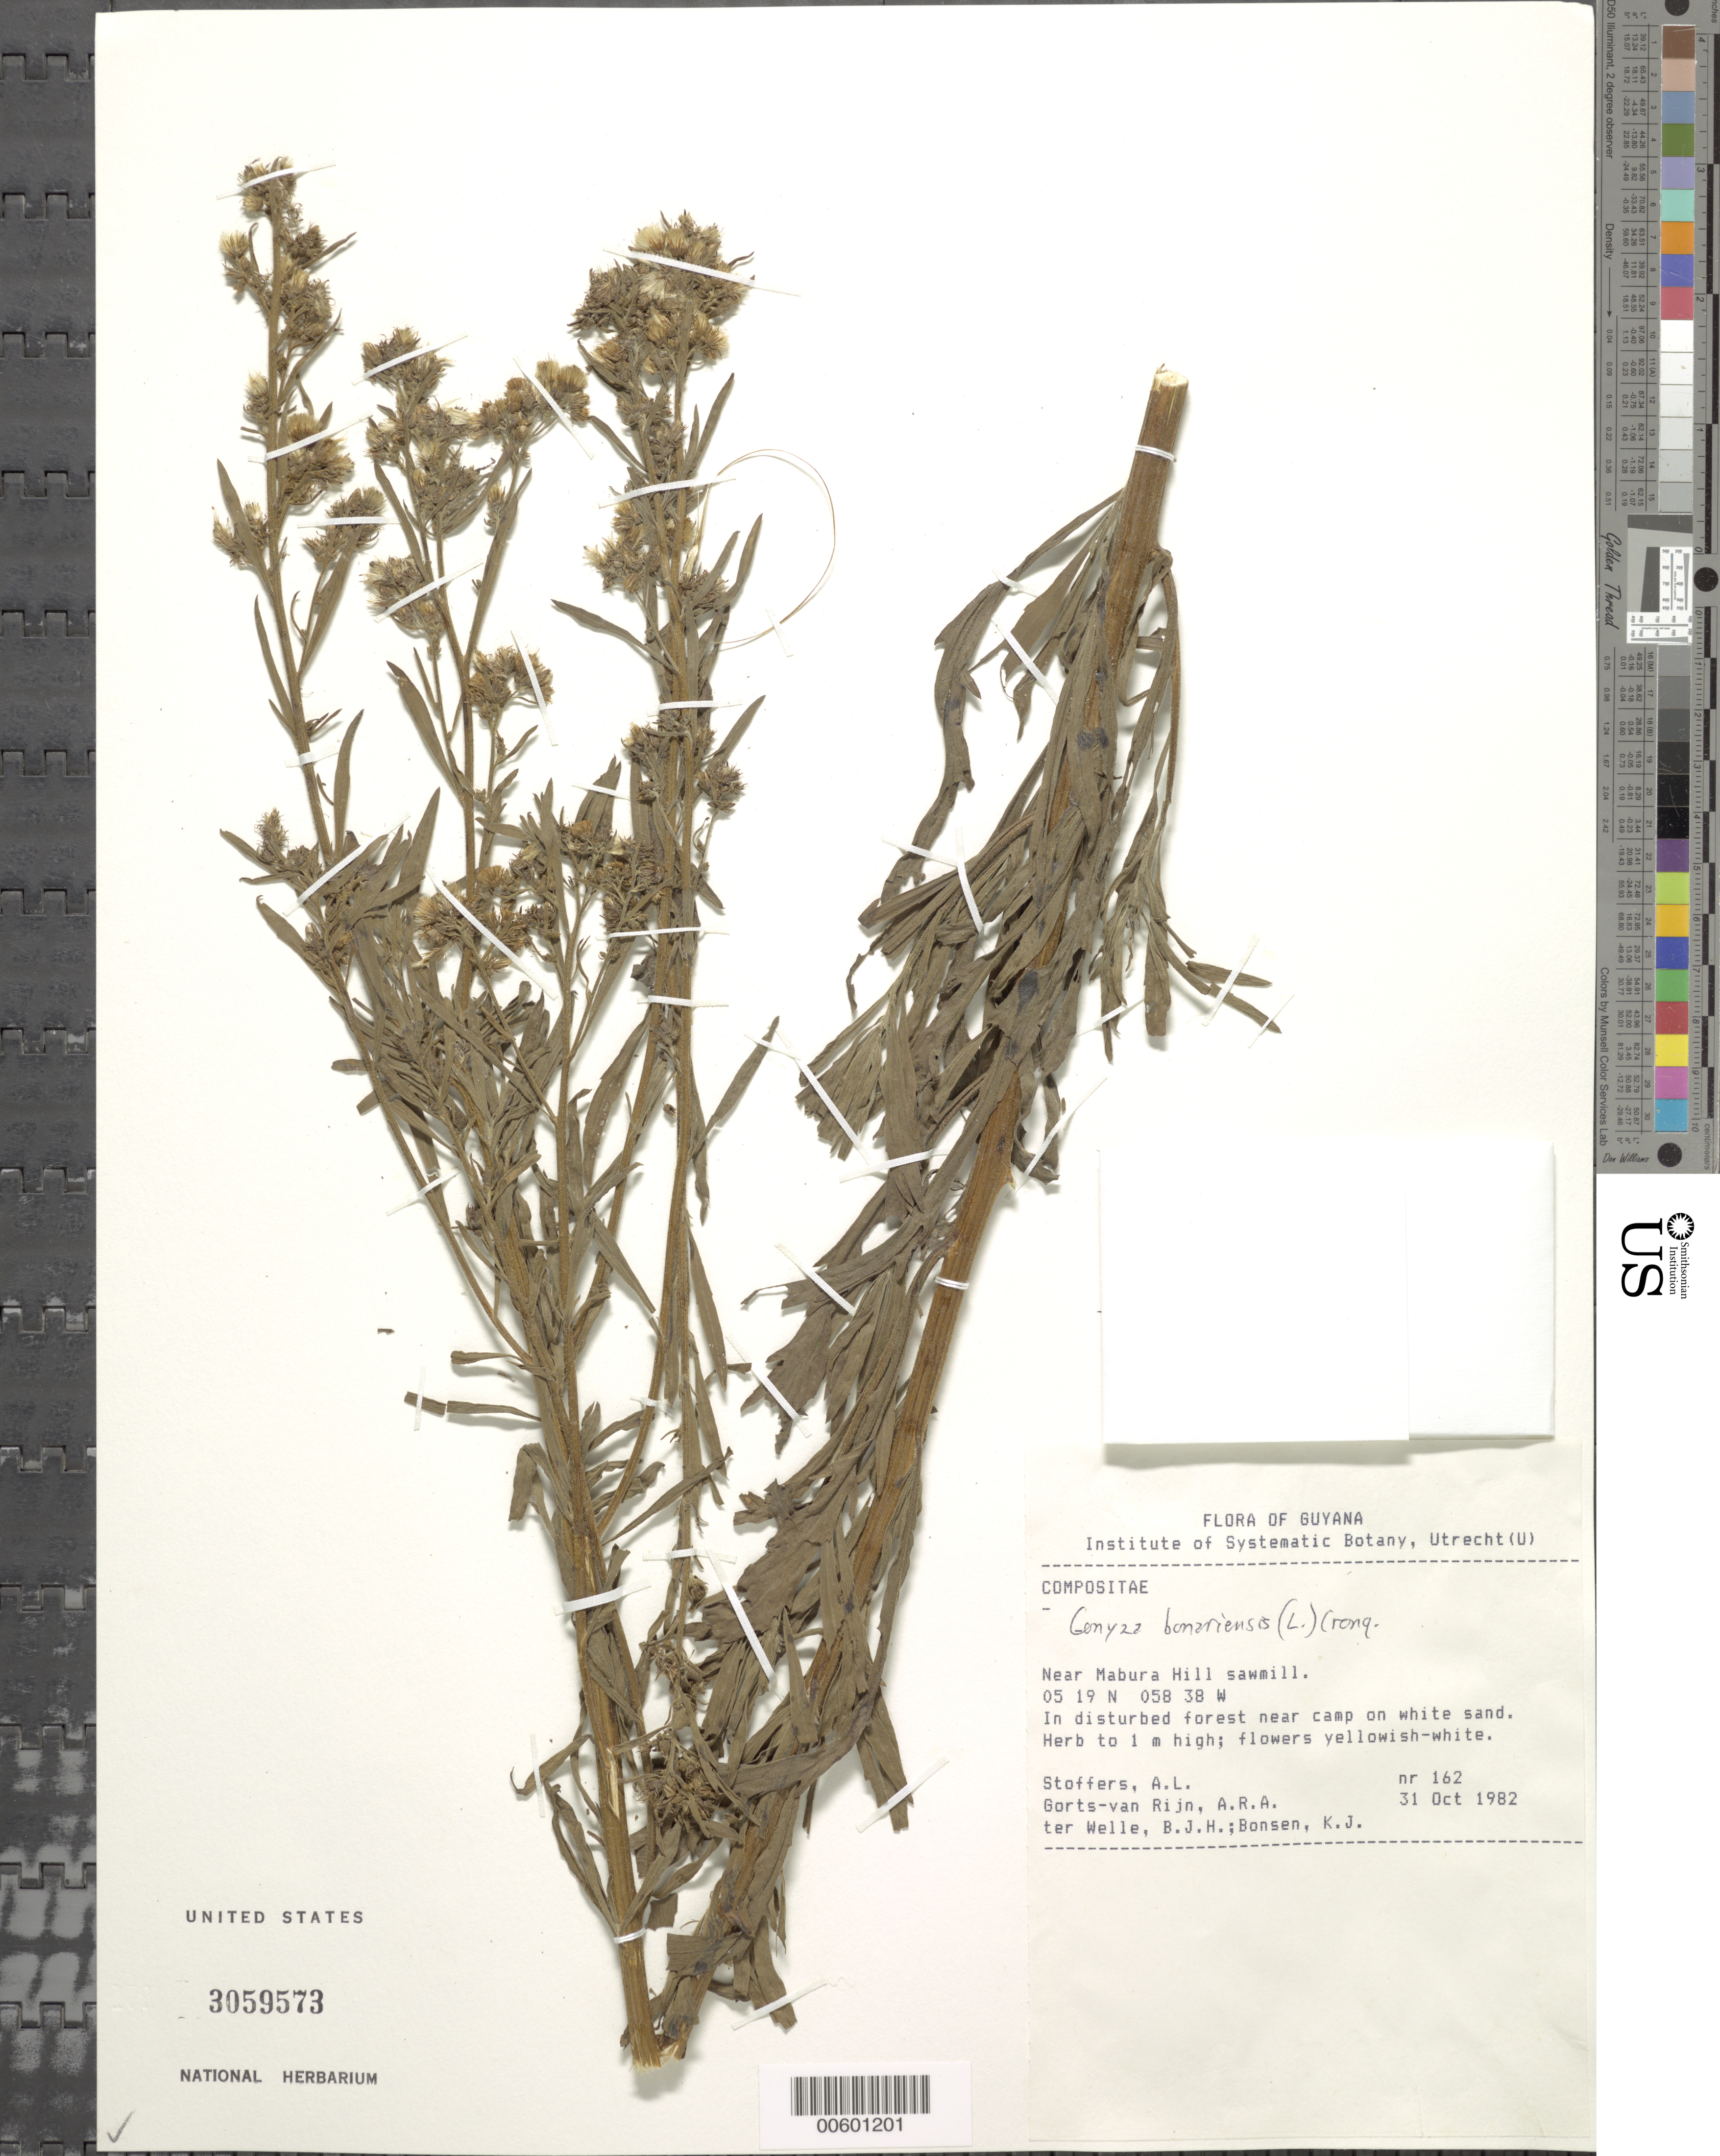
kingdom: Plantae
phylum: Tracheophyta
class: Magnoliopsida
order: Asterales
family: Asteraceae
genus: Conyza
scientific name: Conyza bonariensis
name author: (L.) Cronq.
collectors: A. Stoffers, A. .R. A. Görts-van Rijn, B. Welle & K. Bonsen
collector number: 162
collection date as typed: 31-Oct-82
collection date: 1982-10-31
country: Guyana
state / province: U. Demerara-Berbice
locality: Mabura Hill, near sawmill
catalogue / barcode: US 3059573